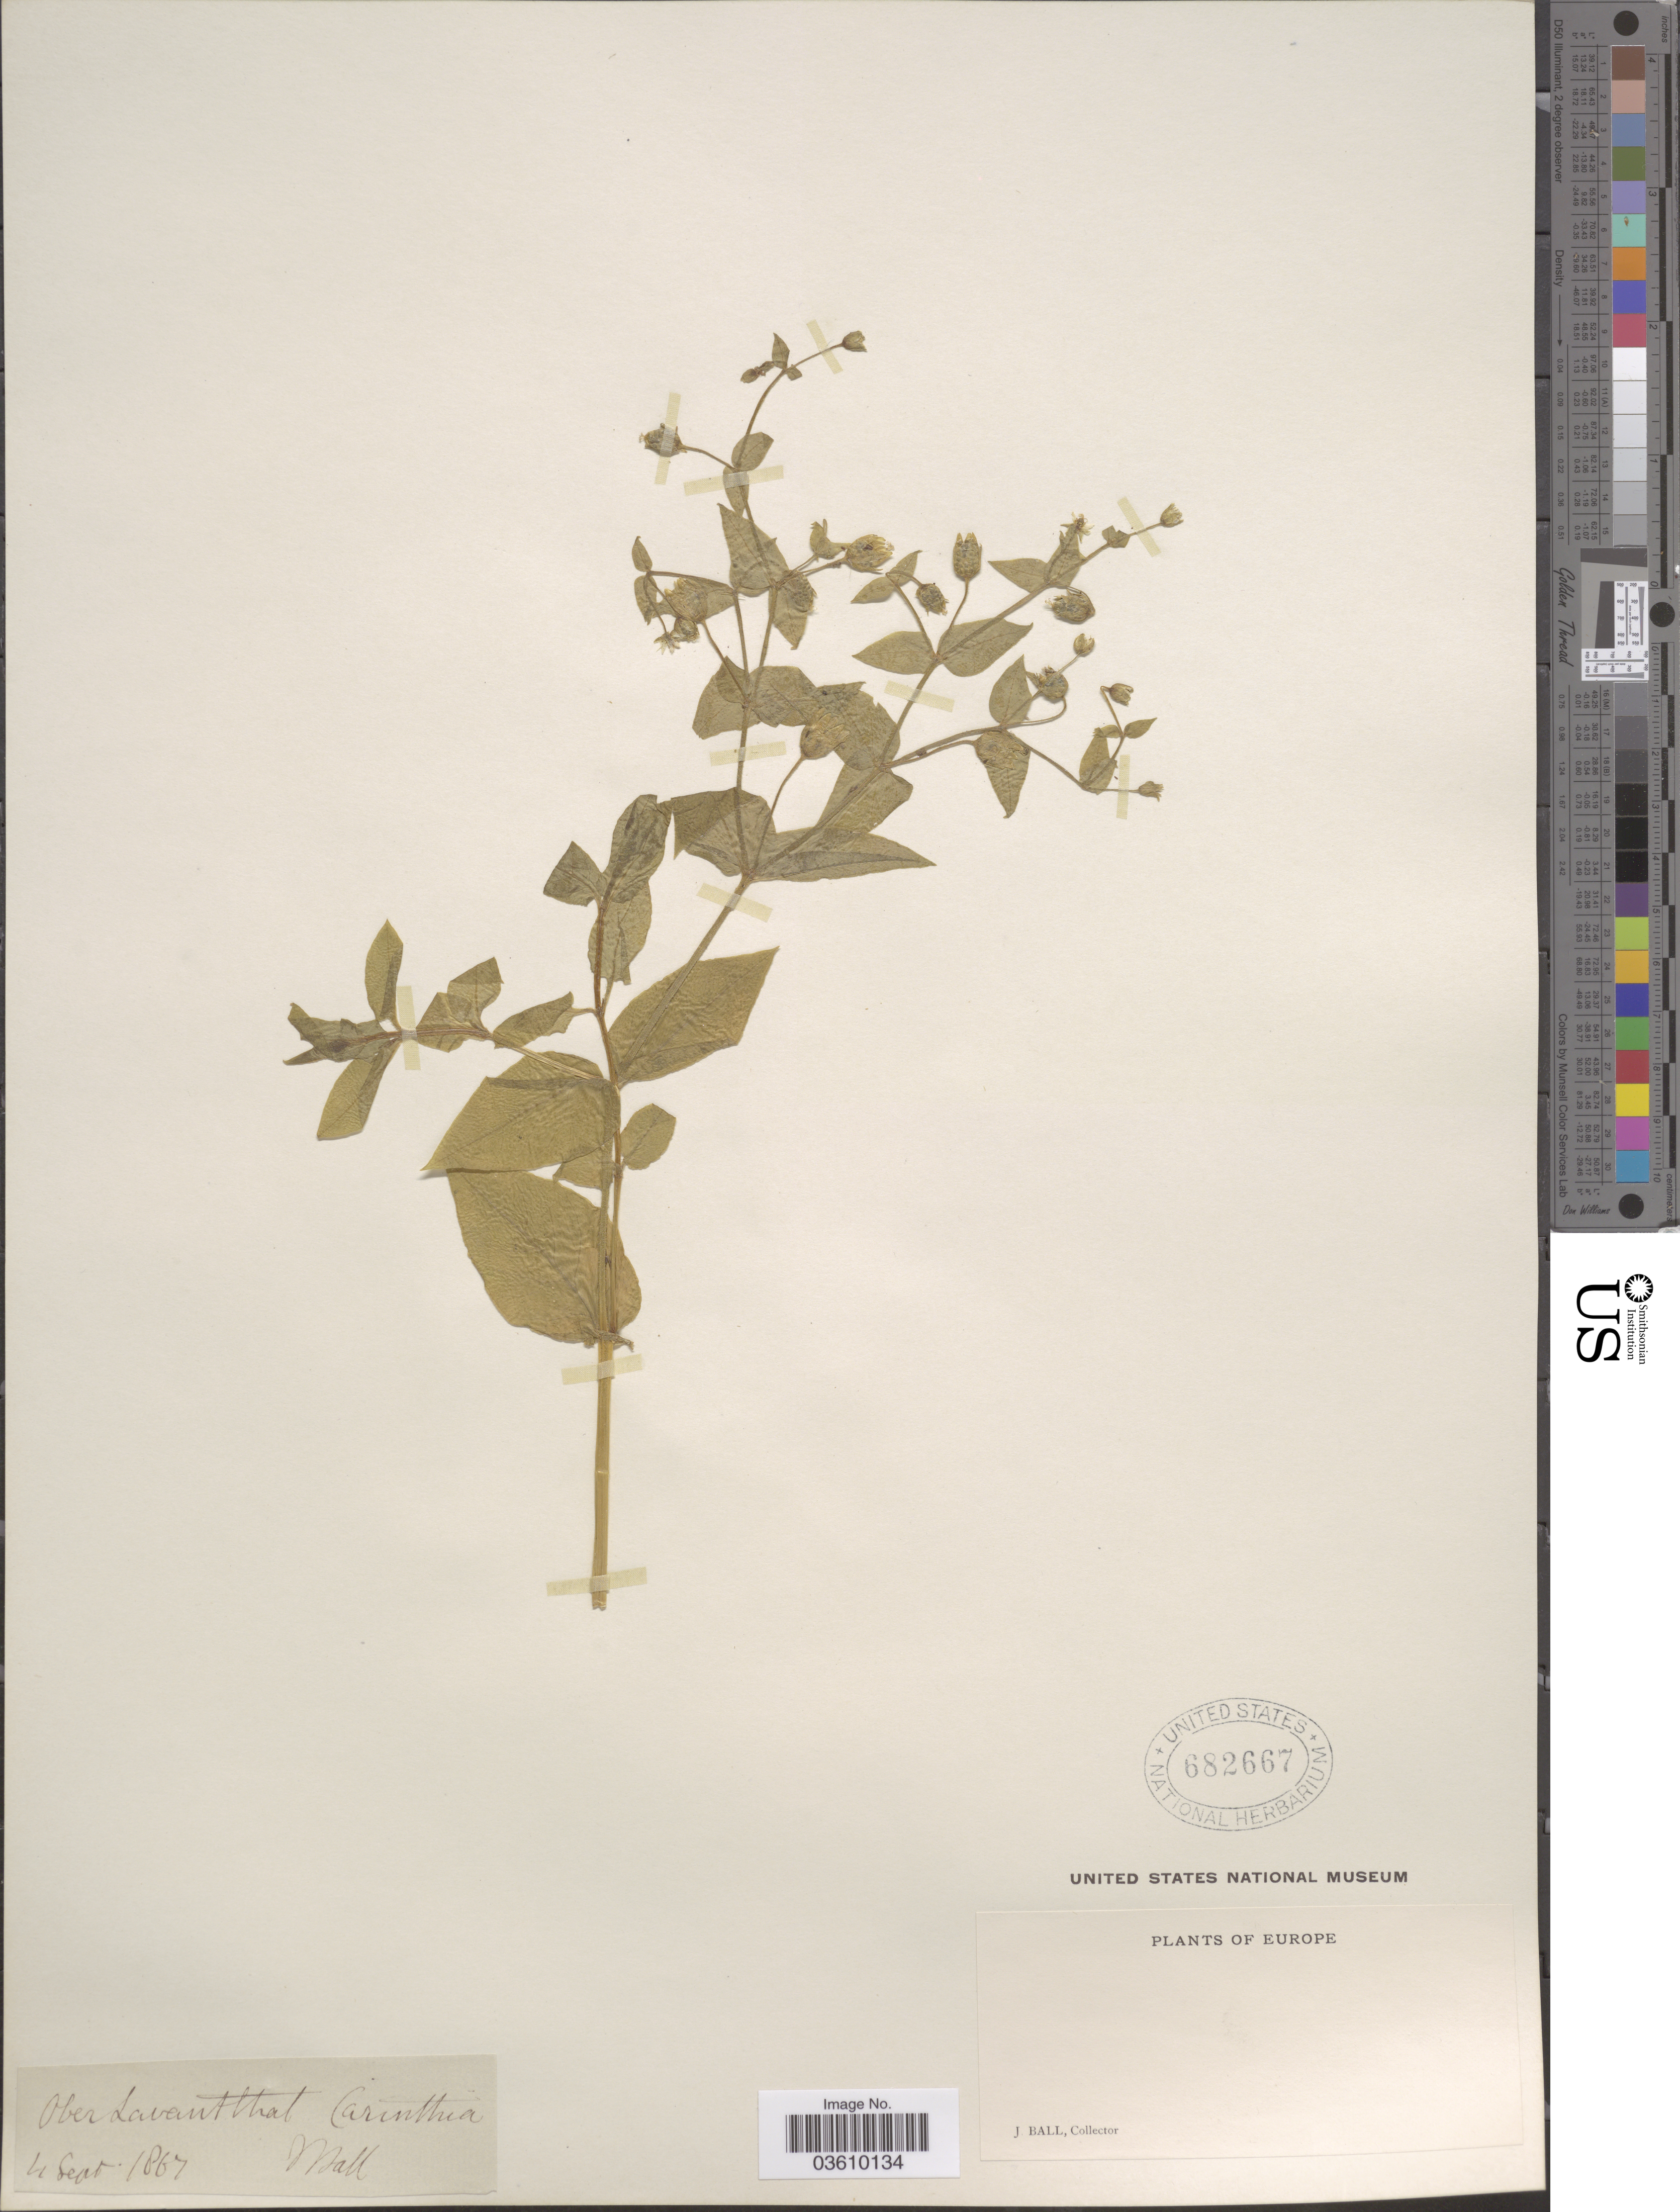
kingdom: Plantae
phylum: Tracheophyta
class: Magnoliopsida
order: Caryophyllales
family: Caryophyllaceae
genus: Stellaria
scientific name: Stellaria sp.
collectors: J. Ball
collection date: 1867-09-04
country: Austria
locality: Ober Laventhal Carinthia. Europe.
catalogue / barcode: US 682667